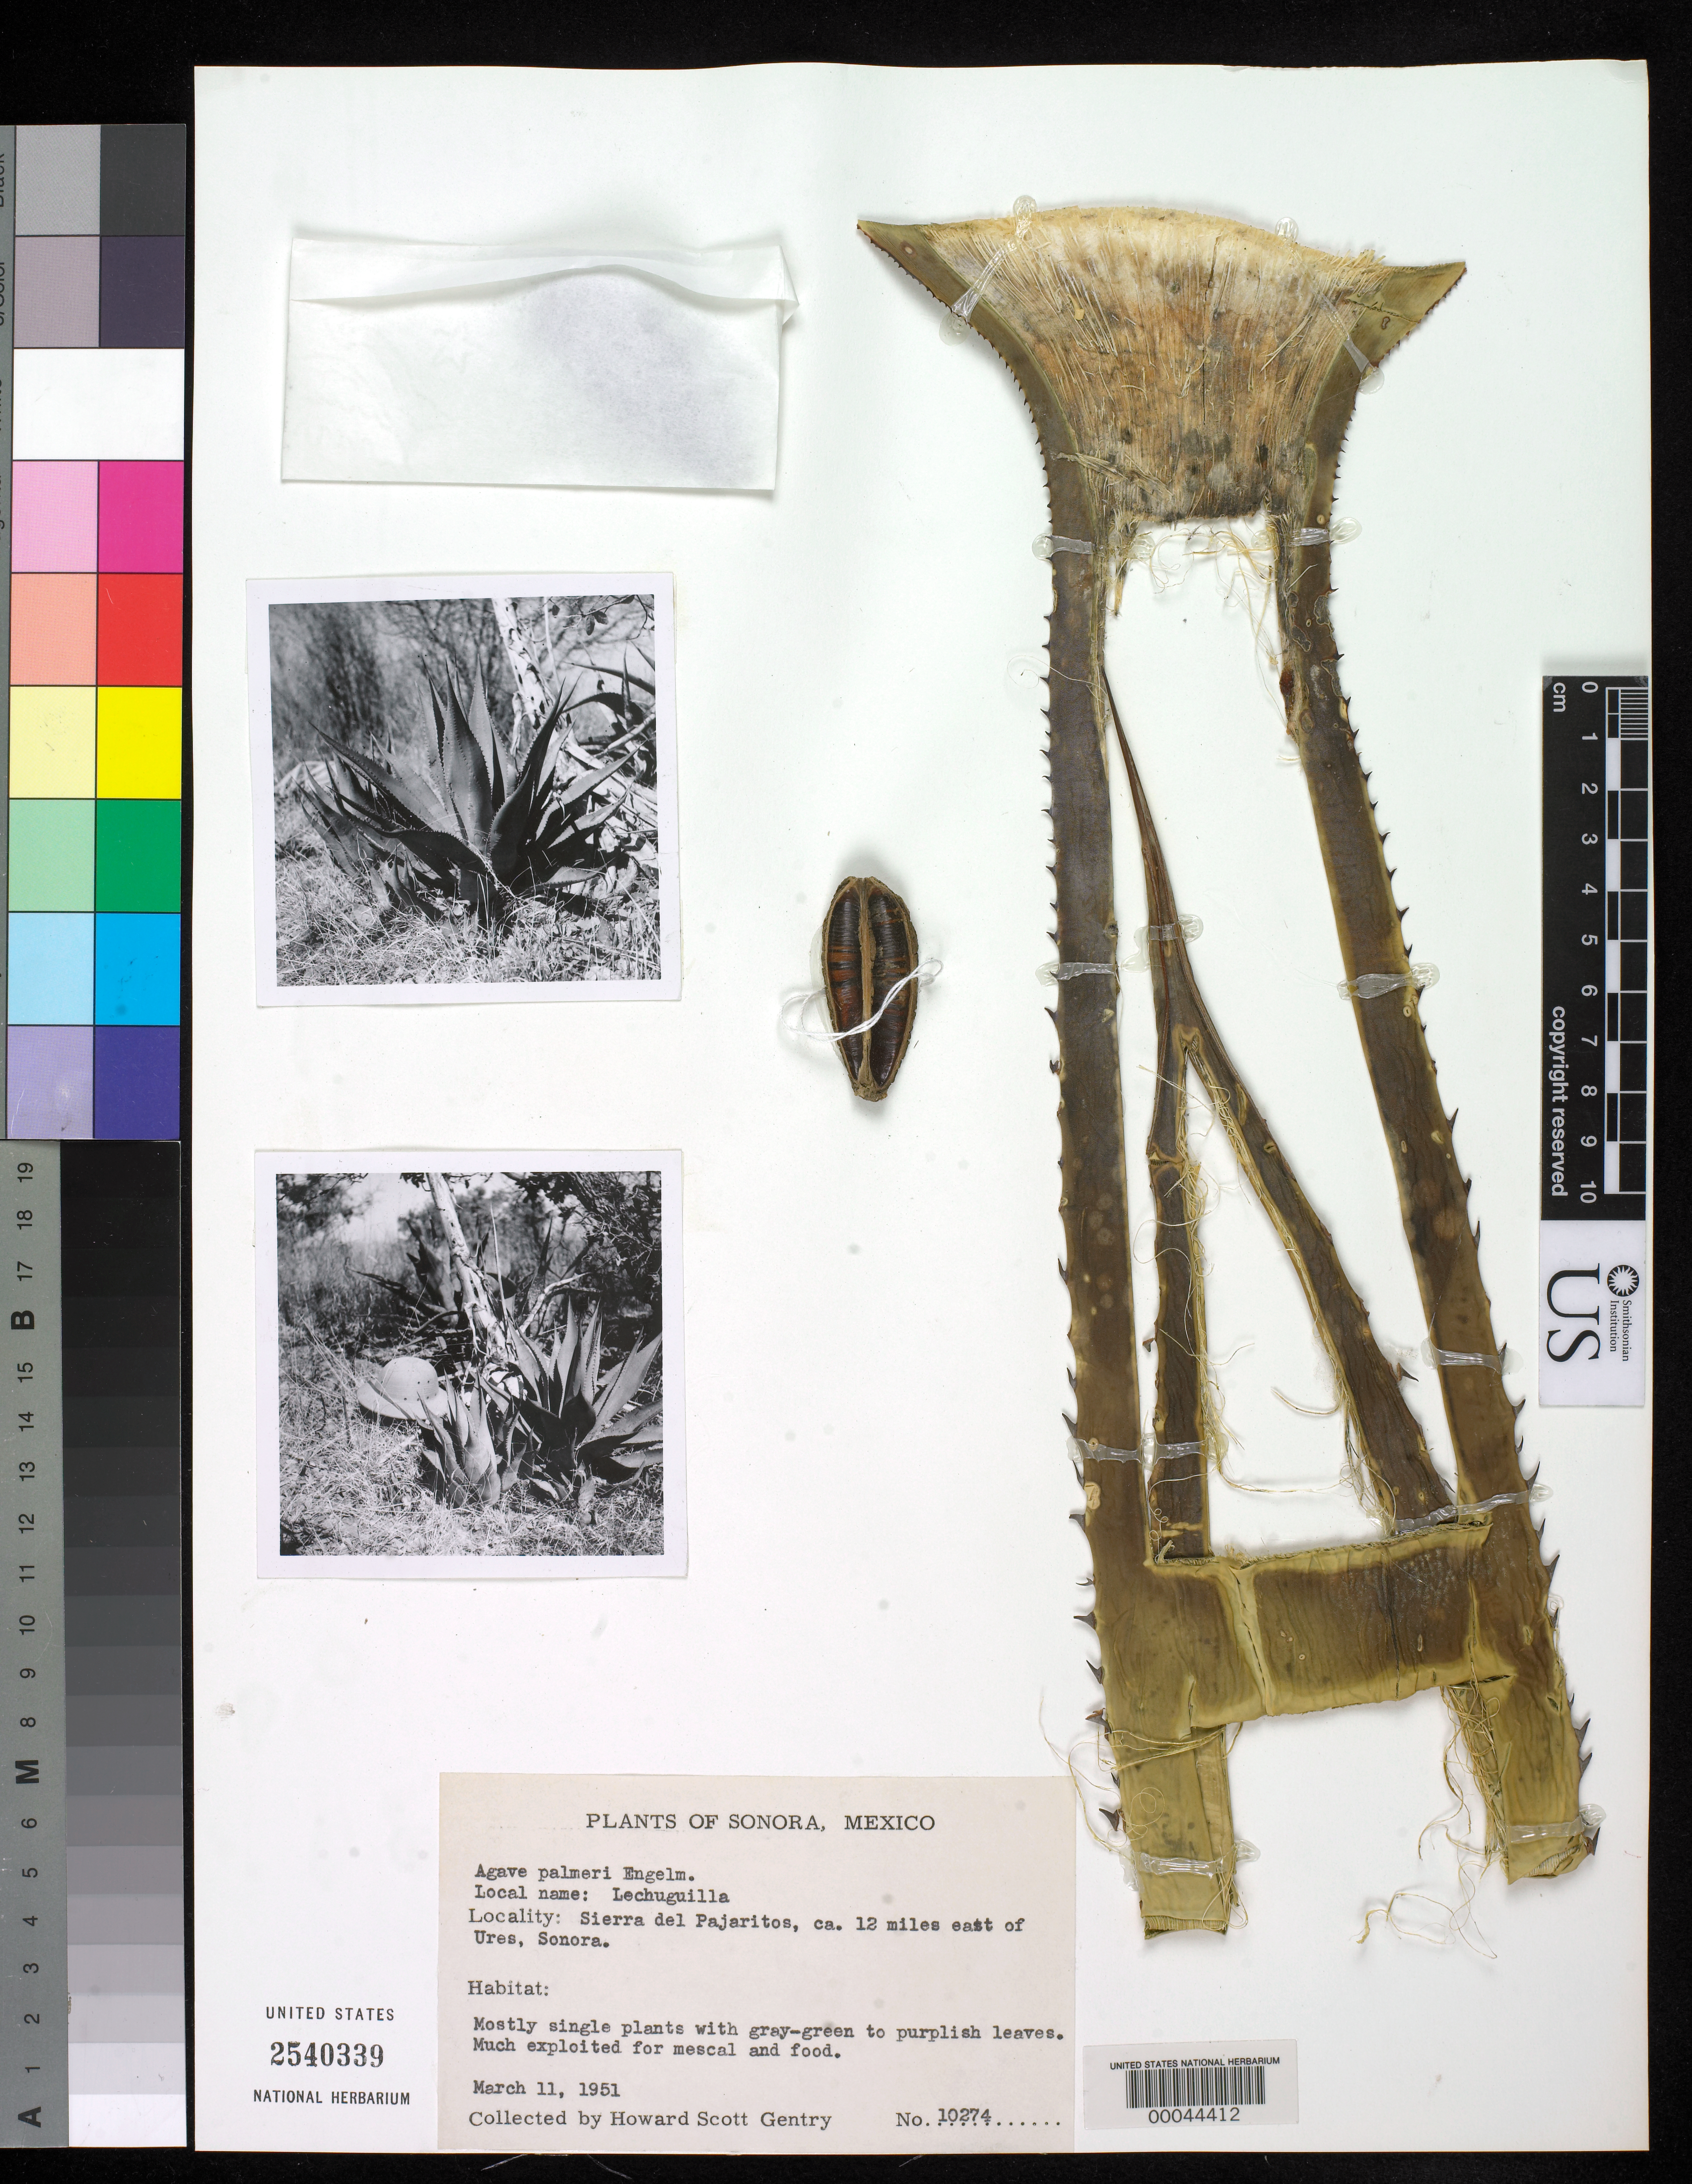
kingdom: Plantae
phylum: Tracheophyta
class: Liliopsida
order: Asparagales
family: Asparagaceae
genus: Agave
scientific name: Agave palmeri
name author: Engelm.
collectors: H. S. Gentry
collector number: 10274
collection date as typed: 11 Mar 1951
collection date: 1951-03-11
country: Mexico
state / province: Sonora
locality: Sierra del pajaritos, ca 12 mi E of ures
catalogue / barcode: US 2540339